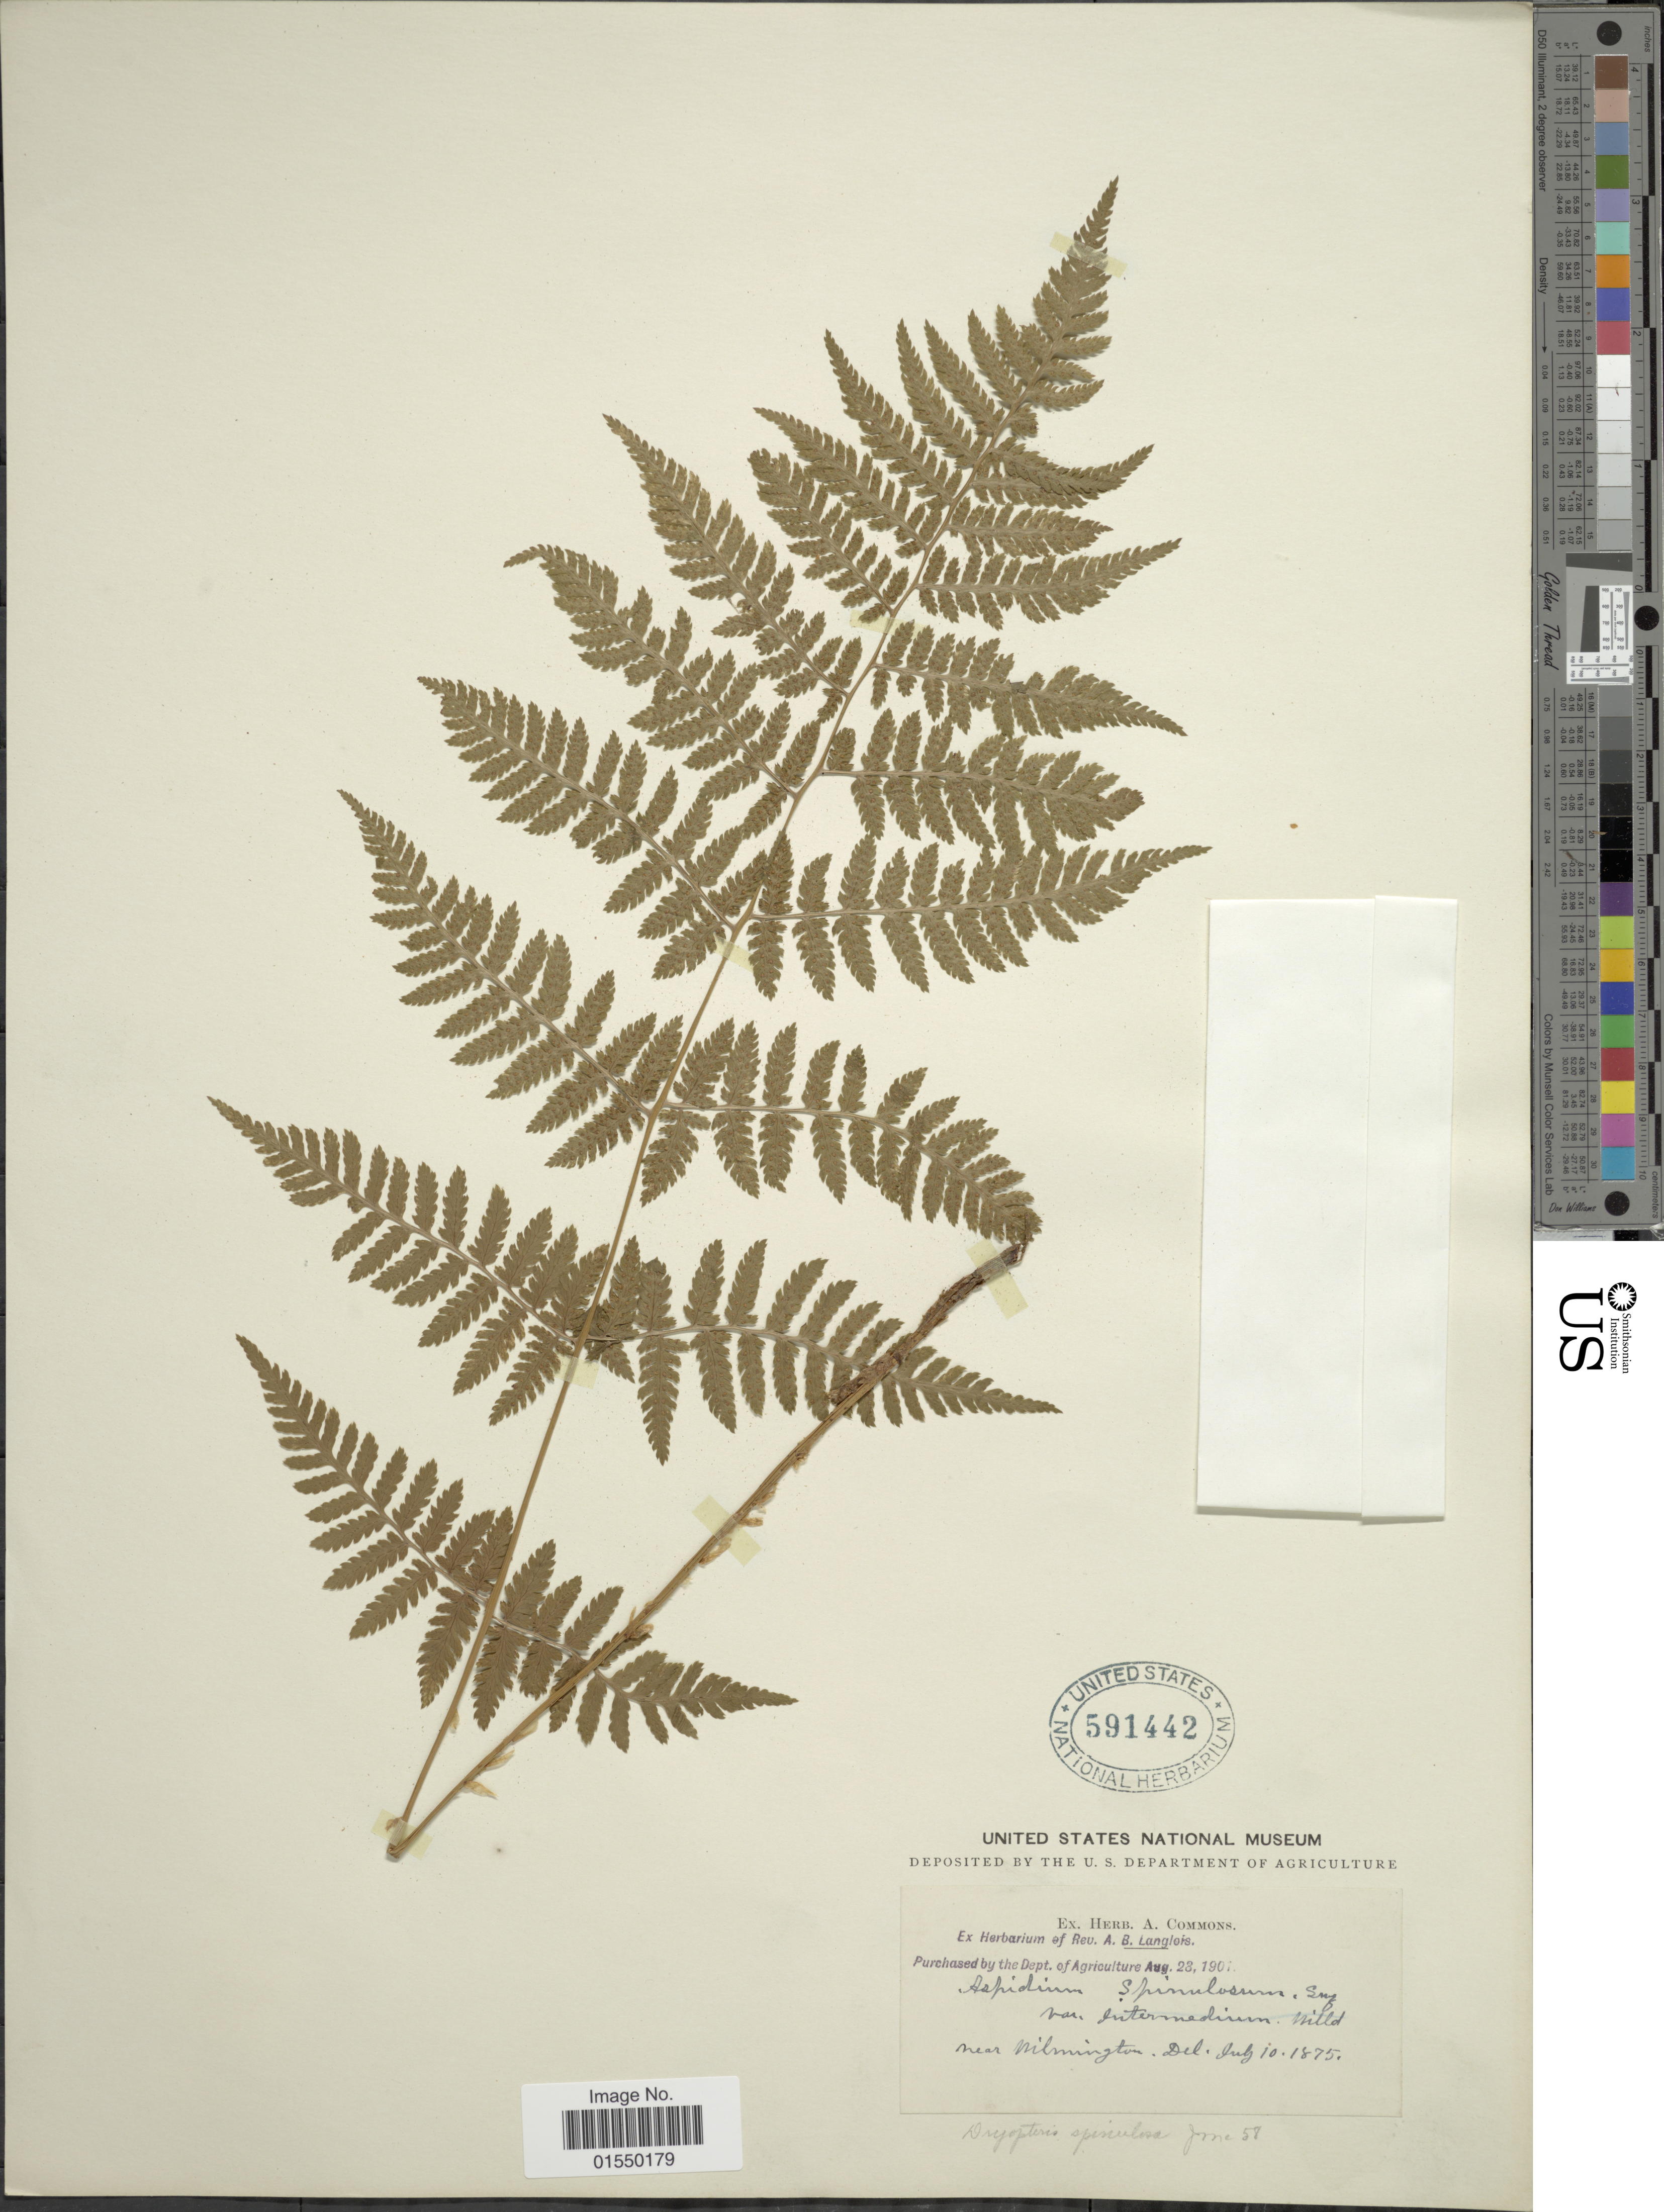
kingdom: Plantae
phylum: Tracheophyta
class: Polypodiopsida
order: Polypodiales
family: Dryopteridaceae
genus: Dryopteris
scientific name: Dryopteris carthusiana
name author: (Villars) H.P. Fuchs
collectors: ex herb. A. Commons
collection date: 1875-07-10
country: United States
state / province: Delaware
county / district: New Castle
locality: Near Wilmington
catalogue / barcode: US 591442